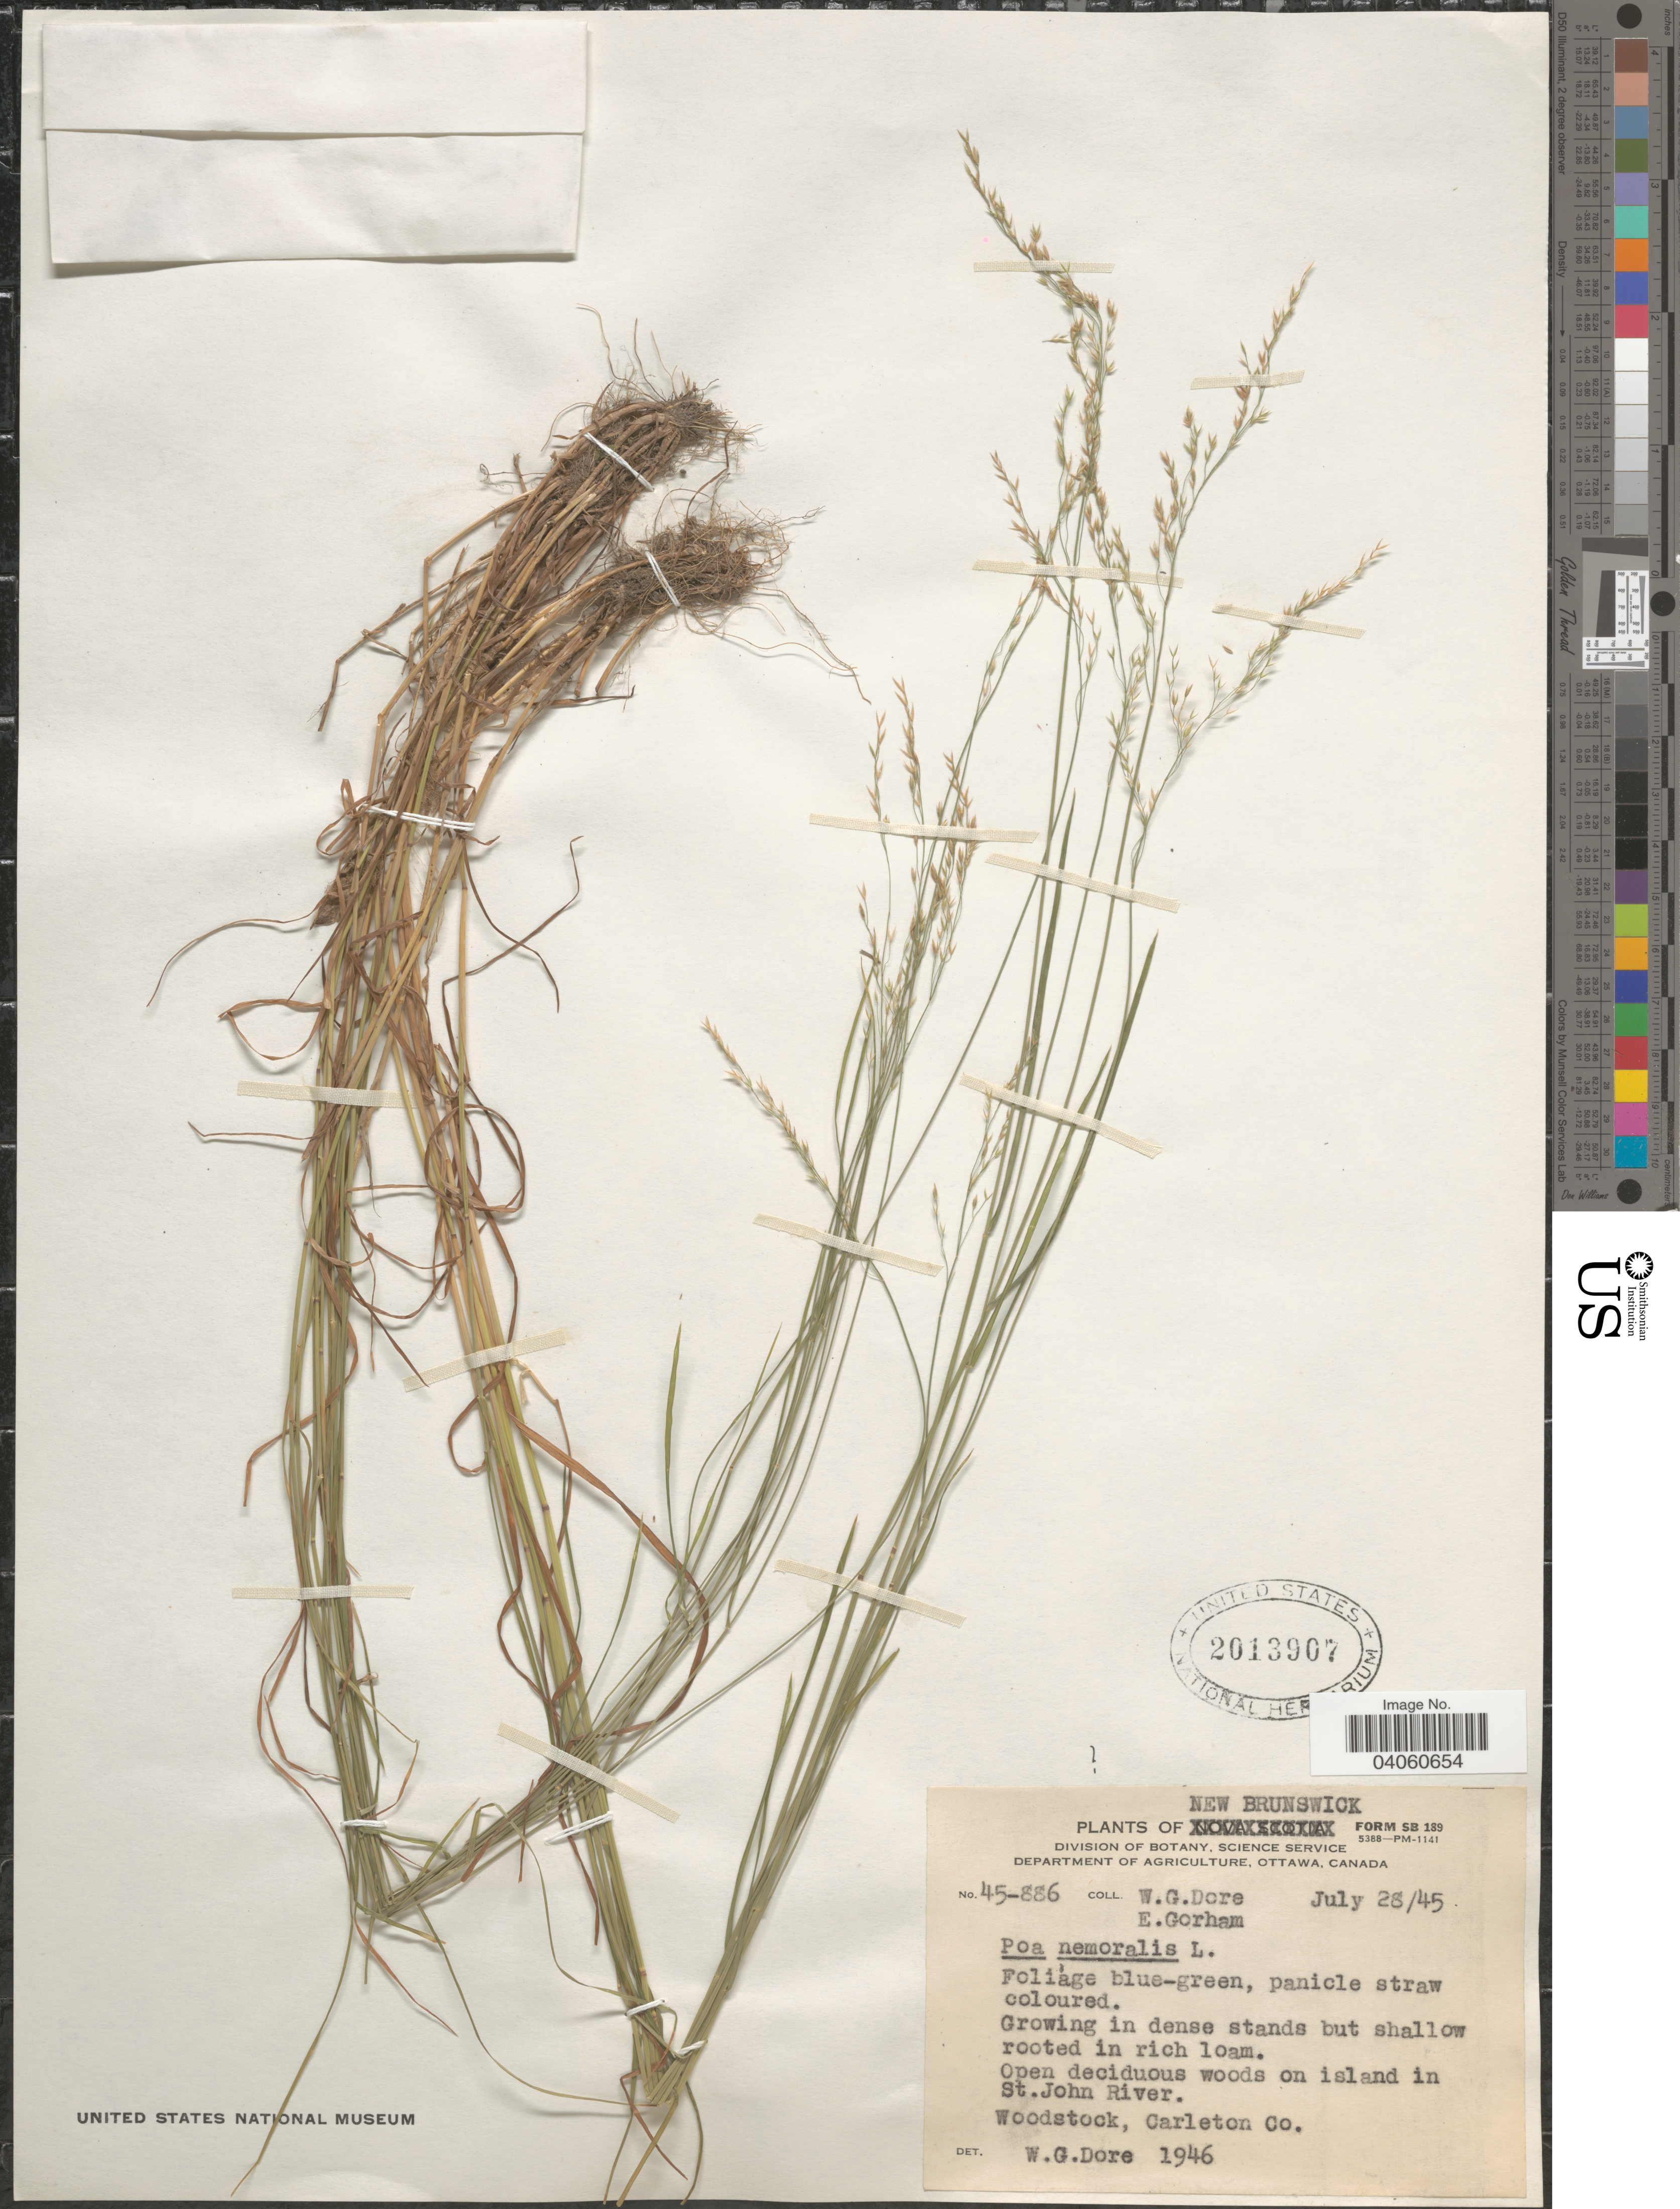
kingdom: Plantae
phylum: Tracheophyta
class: Liliopsida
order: Poales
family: Poaceae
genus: Poa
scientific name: Poa nemoralis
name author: L.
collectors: W. Dore & E. Gorham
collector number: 45-886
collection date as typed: Transcribed d/m/y: 28/7/45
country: Canada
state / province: New Brunswick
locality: Open deciduous woods on island in St. John River. Woodstock, Carleton Co.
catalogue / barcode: US 2013907